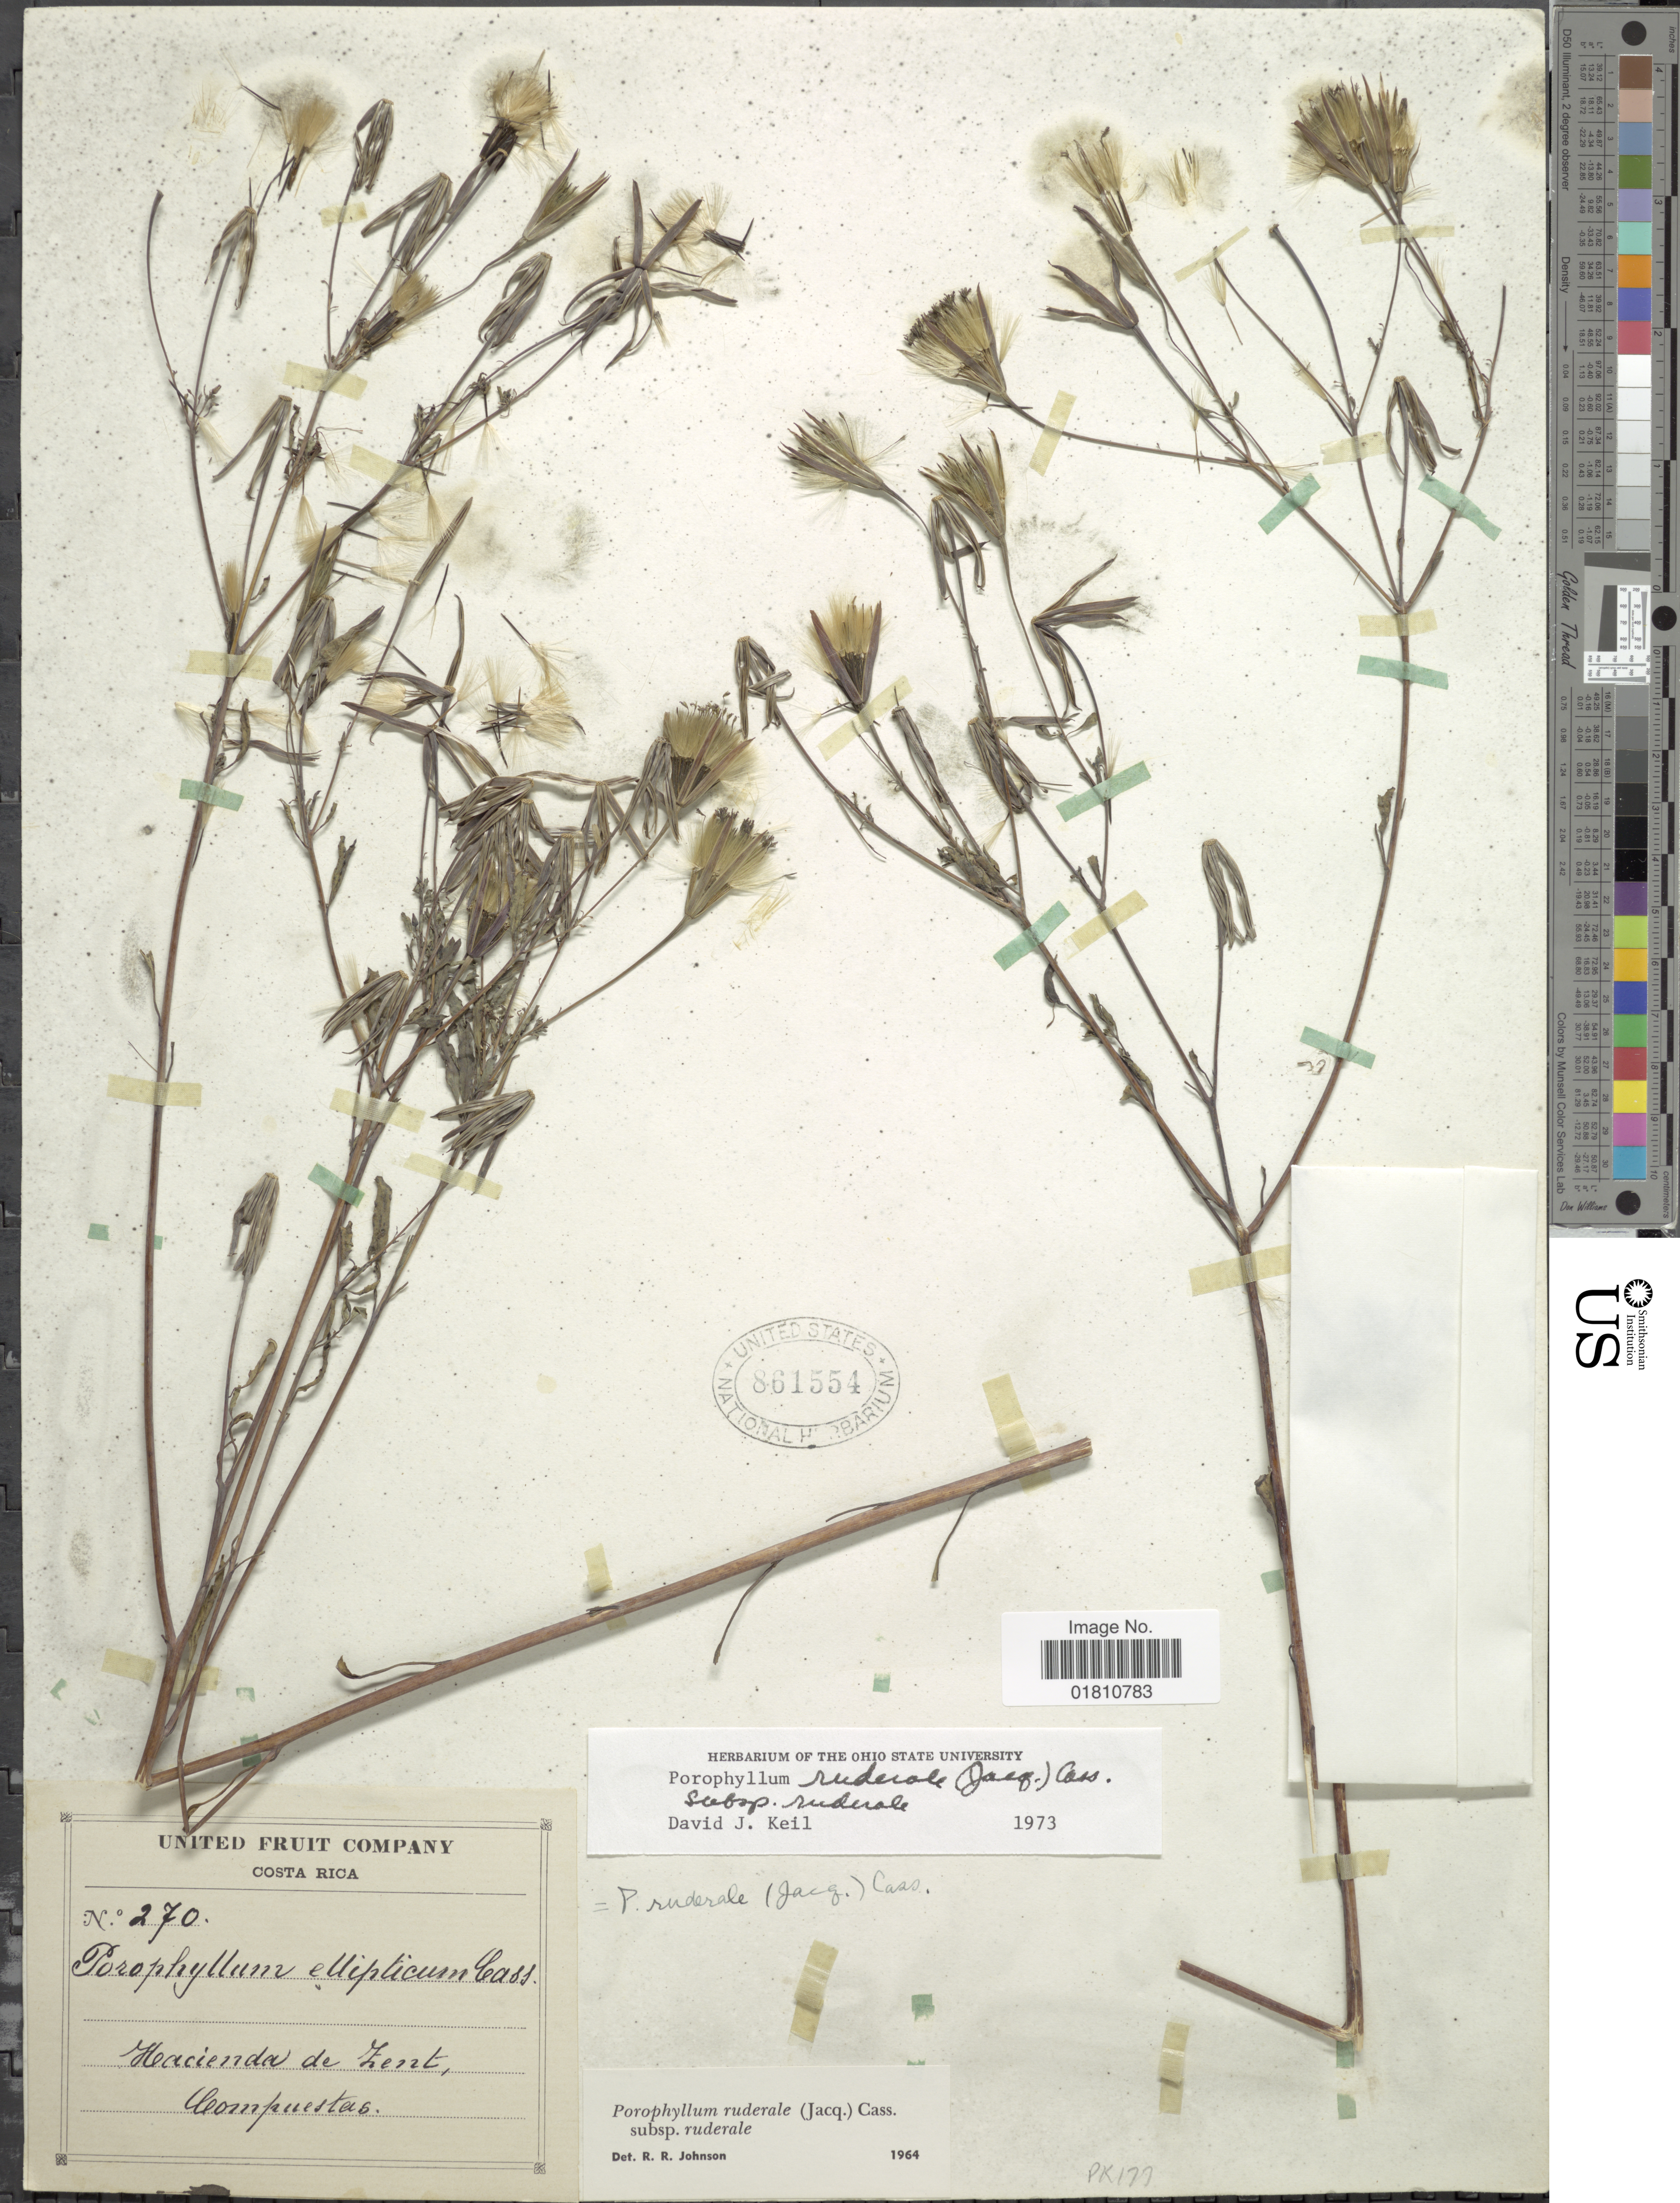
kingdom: Plantae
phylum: Tracheophyta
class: Magnoliopsida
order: Asterales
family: Asteraceae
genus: Porophyllum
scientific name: Porophyllum ruderale subsp. macrocephalum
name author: (DC.) R.R. Johnson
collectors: United Fruit Company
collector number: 270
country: Costa Rica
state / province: Limón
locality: Hacienda de Zent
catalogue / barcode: US 861554